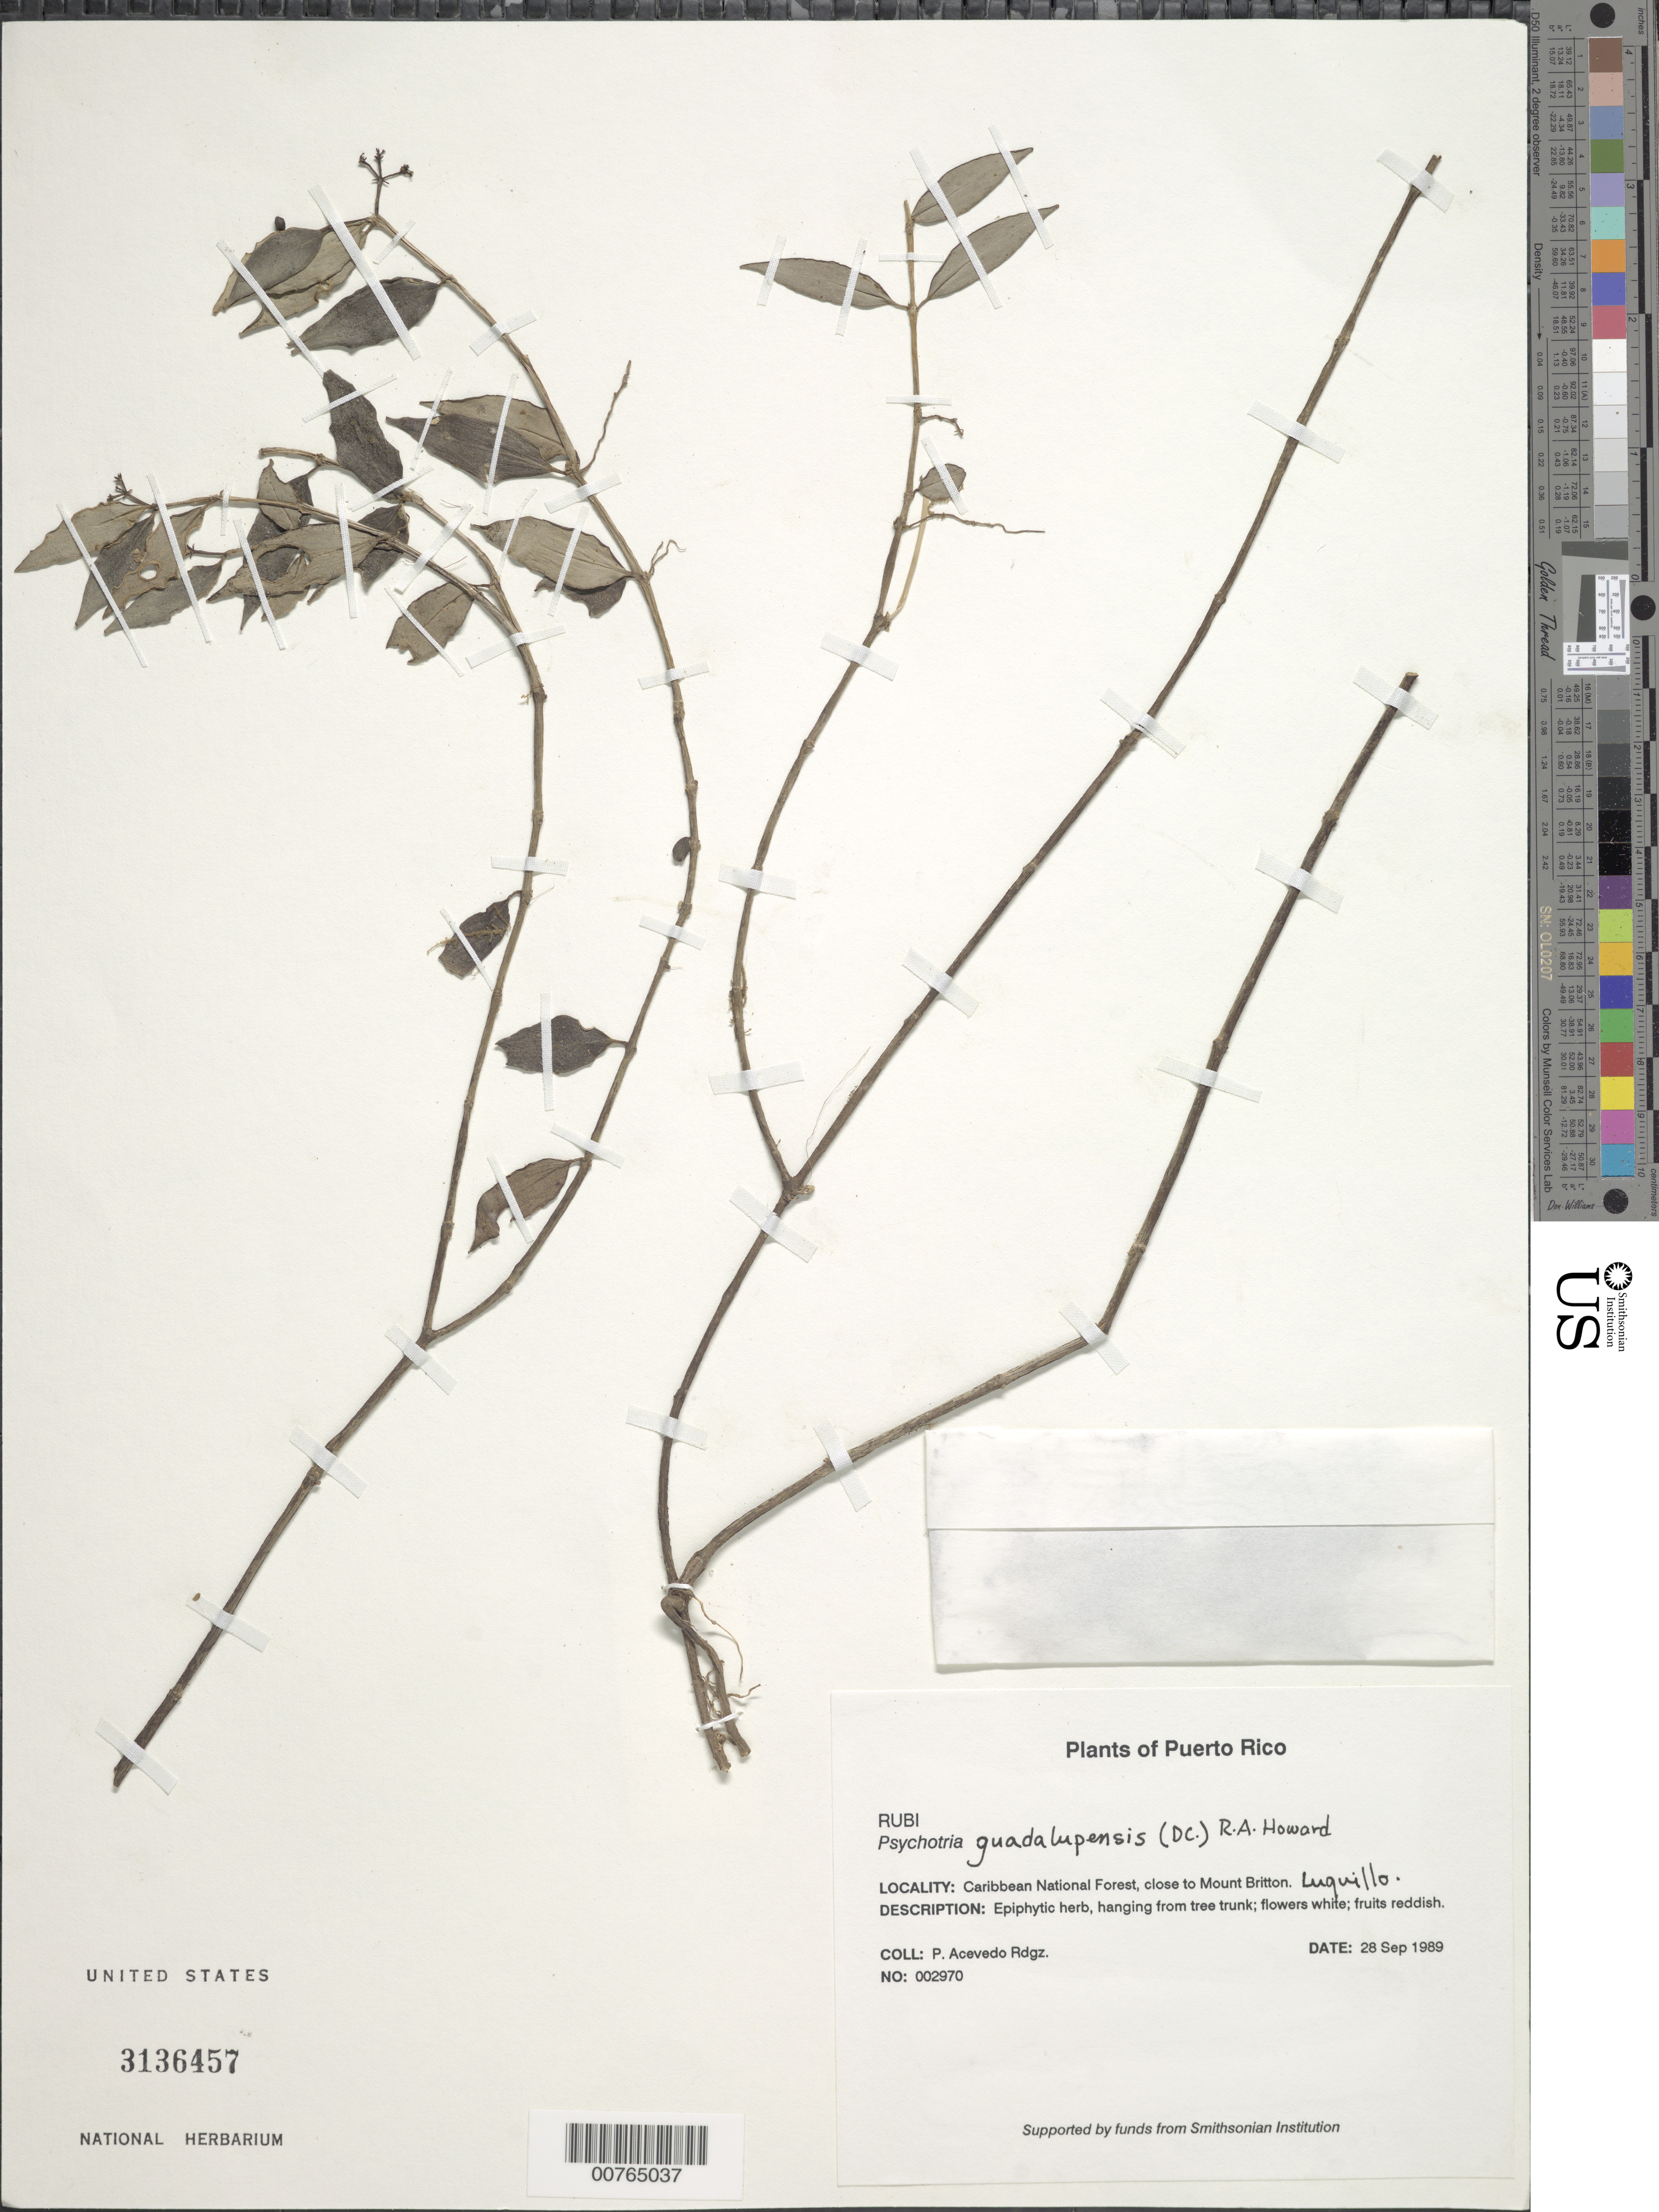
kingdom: Plantae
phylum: Tracheophyta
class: Magnoliopsida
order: Gentianales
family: Rubiaceae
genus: Psychotria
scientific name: Psychotria guadalupensis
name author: (DC.) R.A. Howard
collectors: P. Acevedo-Rodr.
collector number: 2970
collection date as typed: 28 Sep 1989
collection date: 1989-09-28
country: Puerto Rico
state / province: Río Grande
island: Puerto Rico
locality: Río Grande; Caribbean National Forest, close to Mount Britton.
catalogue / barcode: US 3136457